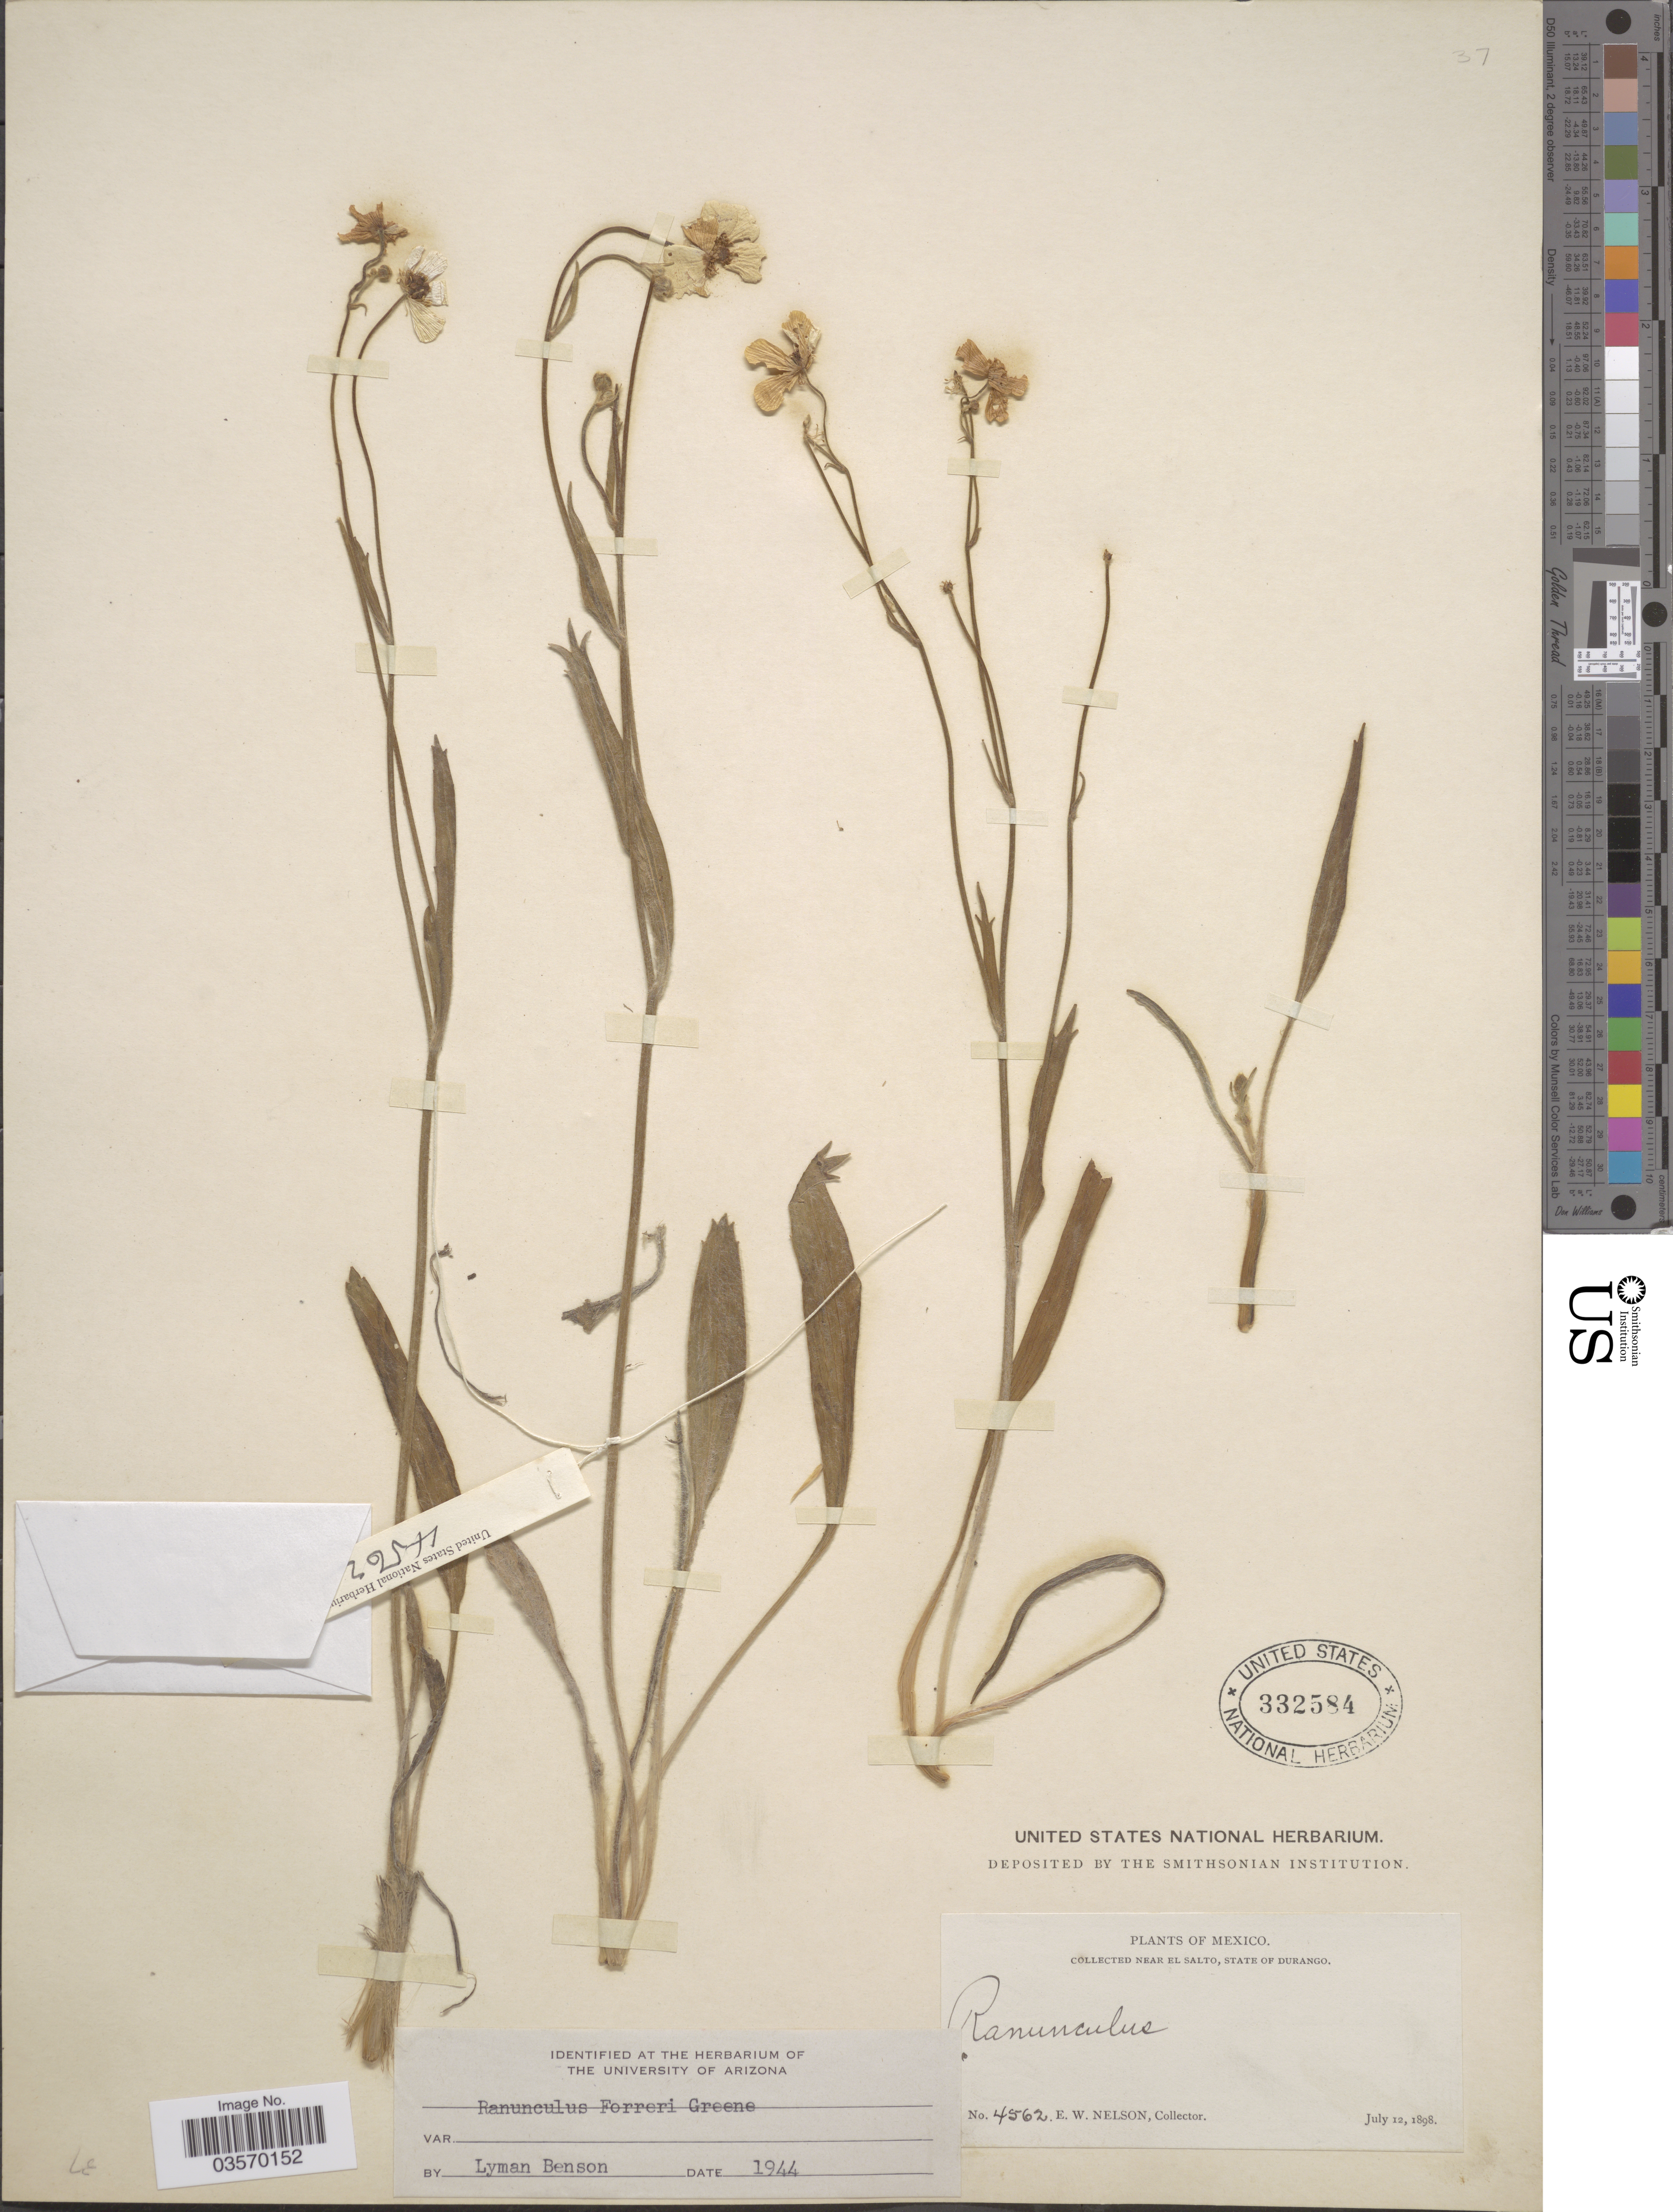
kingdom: Plantae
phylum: Tracheophyta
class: Magnoliopsida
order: Ranunculales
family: Ranunculaceae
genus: Ranunculus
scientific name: Ranunculus forreri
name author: Greene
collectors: E. W. Nelson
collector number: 4562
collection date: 1898-07-12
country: Mexico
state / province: Durango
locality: Near El Salto.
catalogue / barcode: US 332584